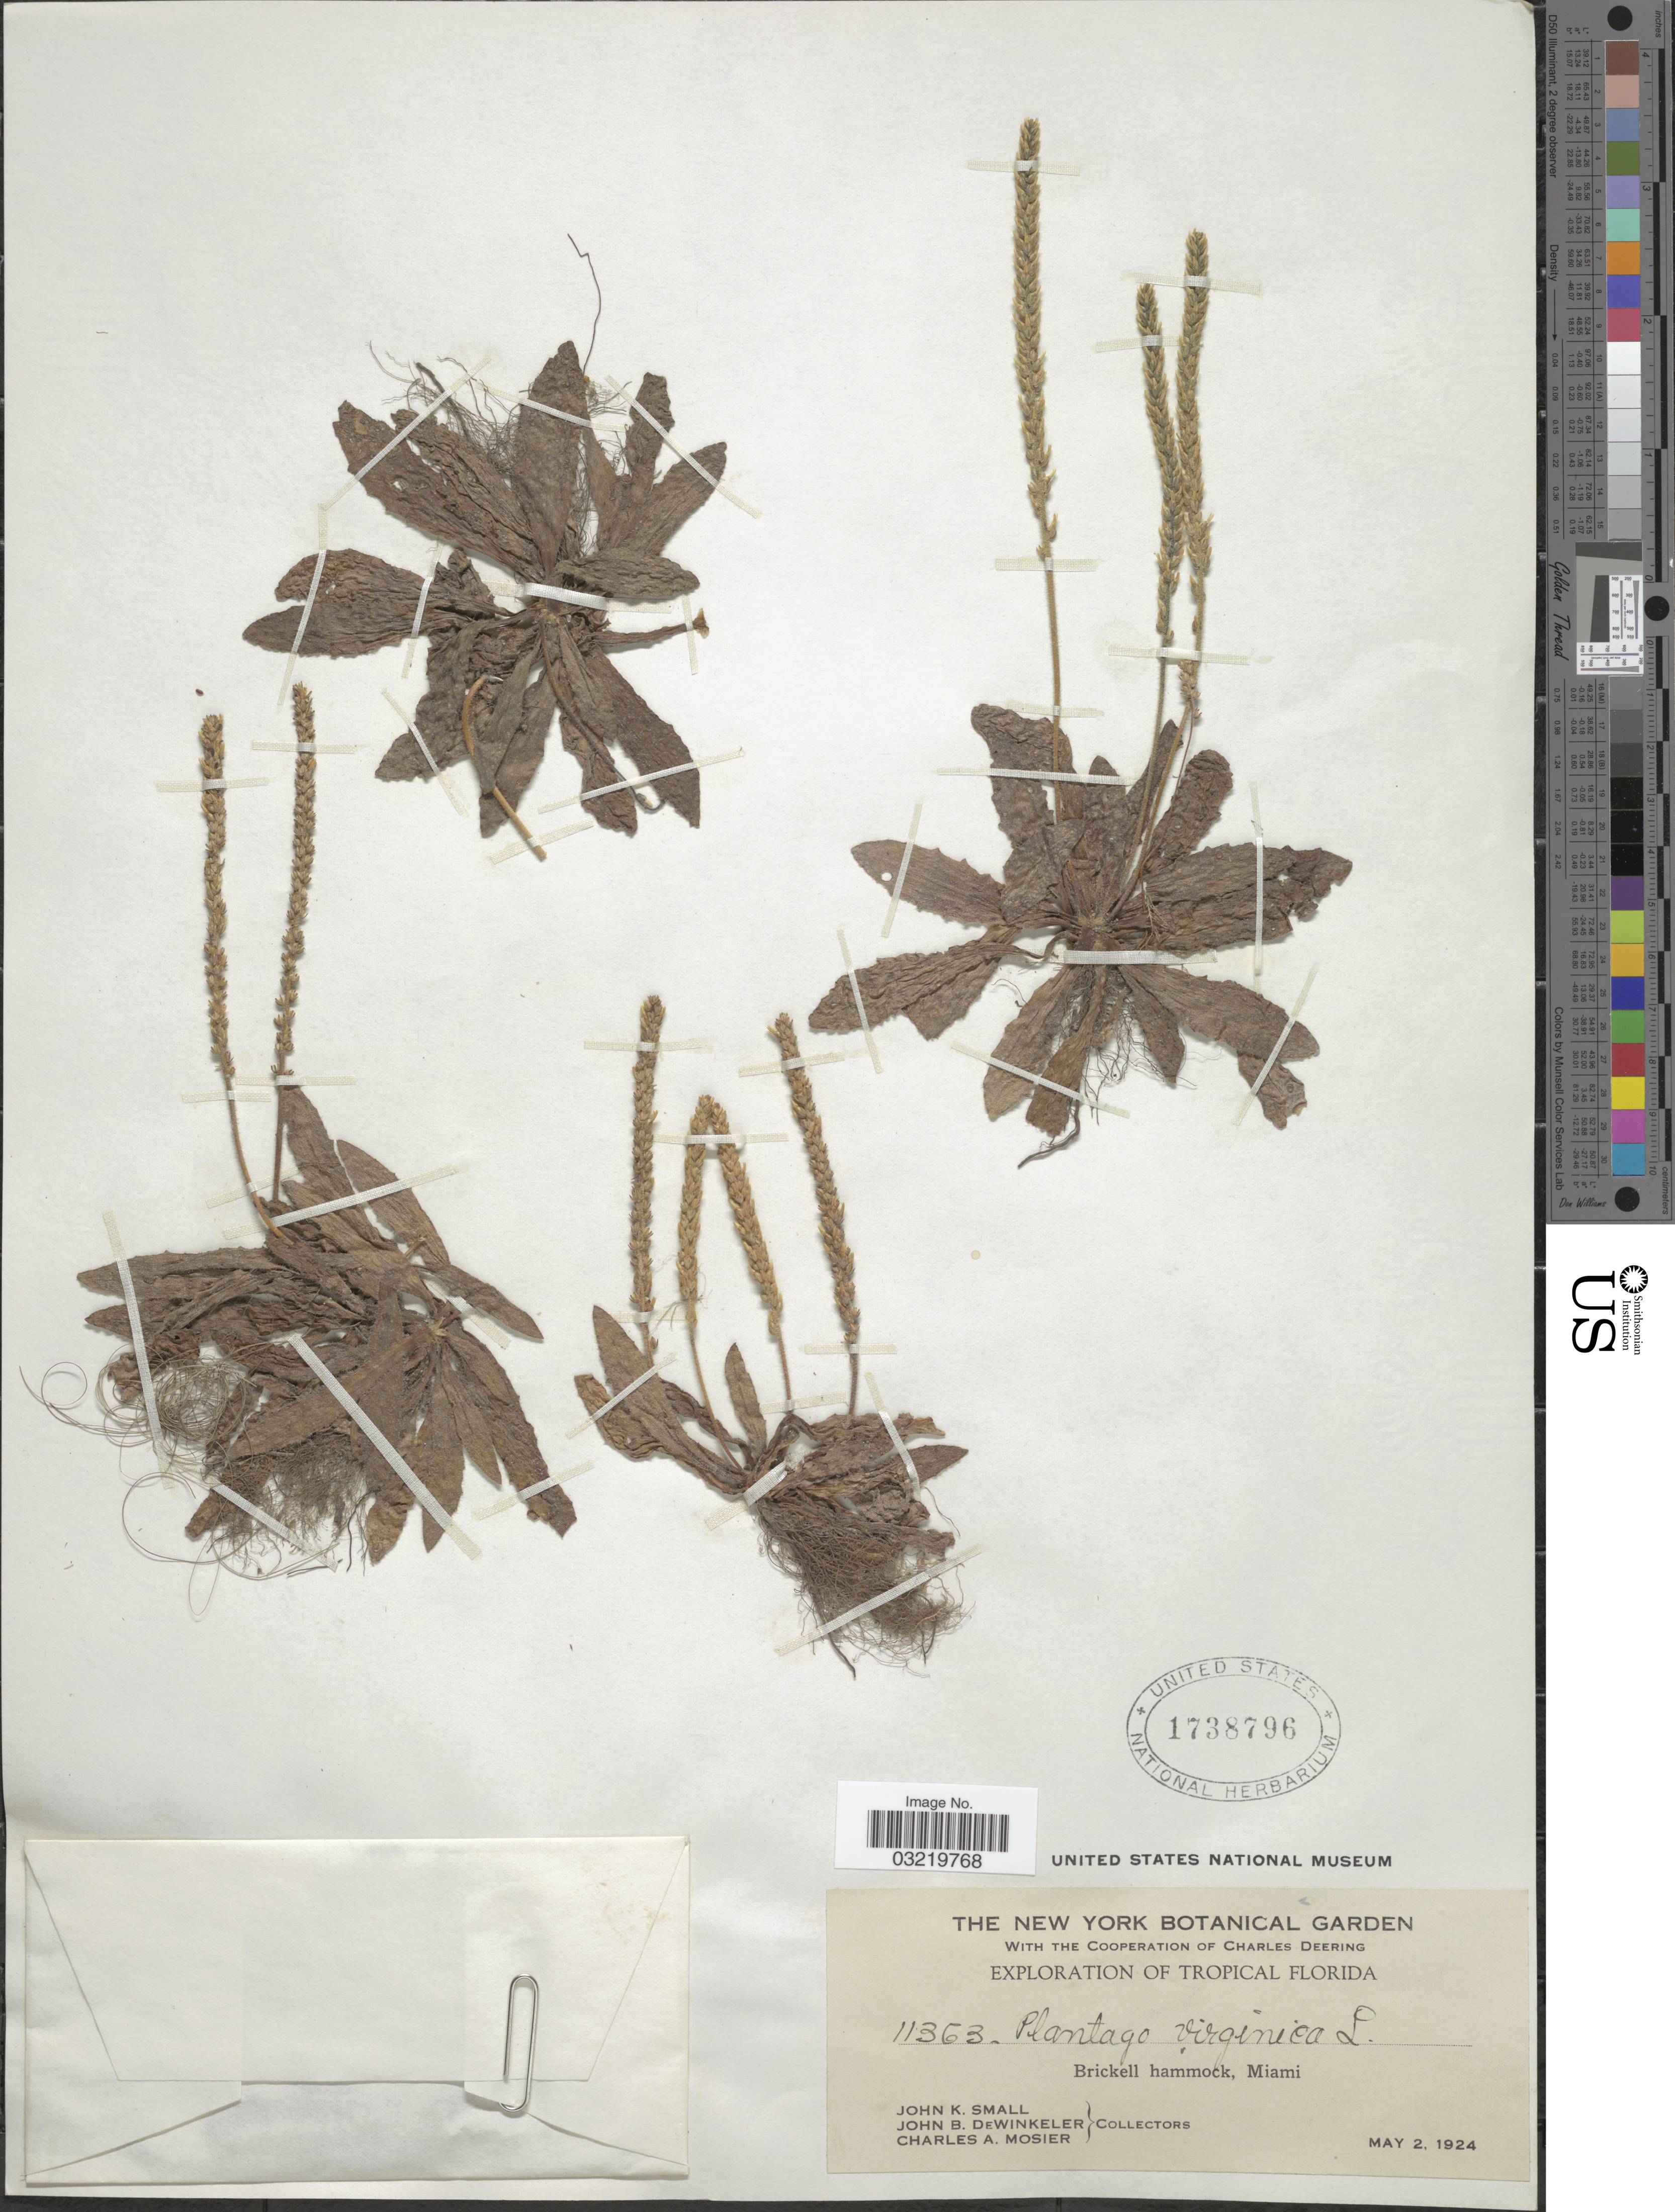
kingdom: Plantae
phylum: Tracheophyta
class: Magnoliopsida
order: Lamiales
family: Plantaginaceae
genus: Plantago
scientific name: Plantago virginica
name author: L.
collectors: J. K. Small, J. B. Dewinkeler & C. A. Mosier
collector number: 11363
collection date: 1924-05-02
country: United States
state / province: Florida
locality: Tropical Florida, Brickell hammock, Miami.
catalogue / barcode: US 1738796